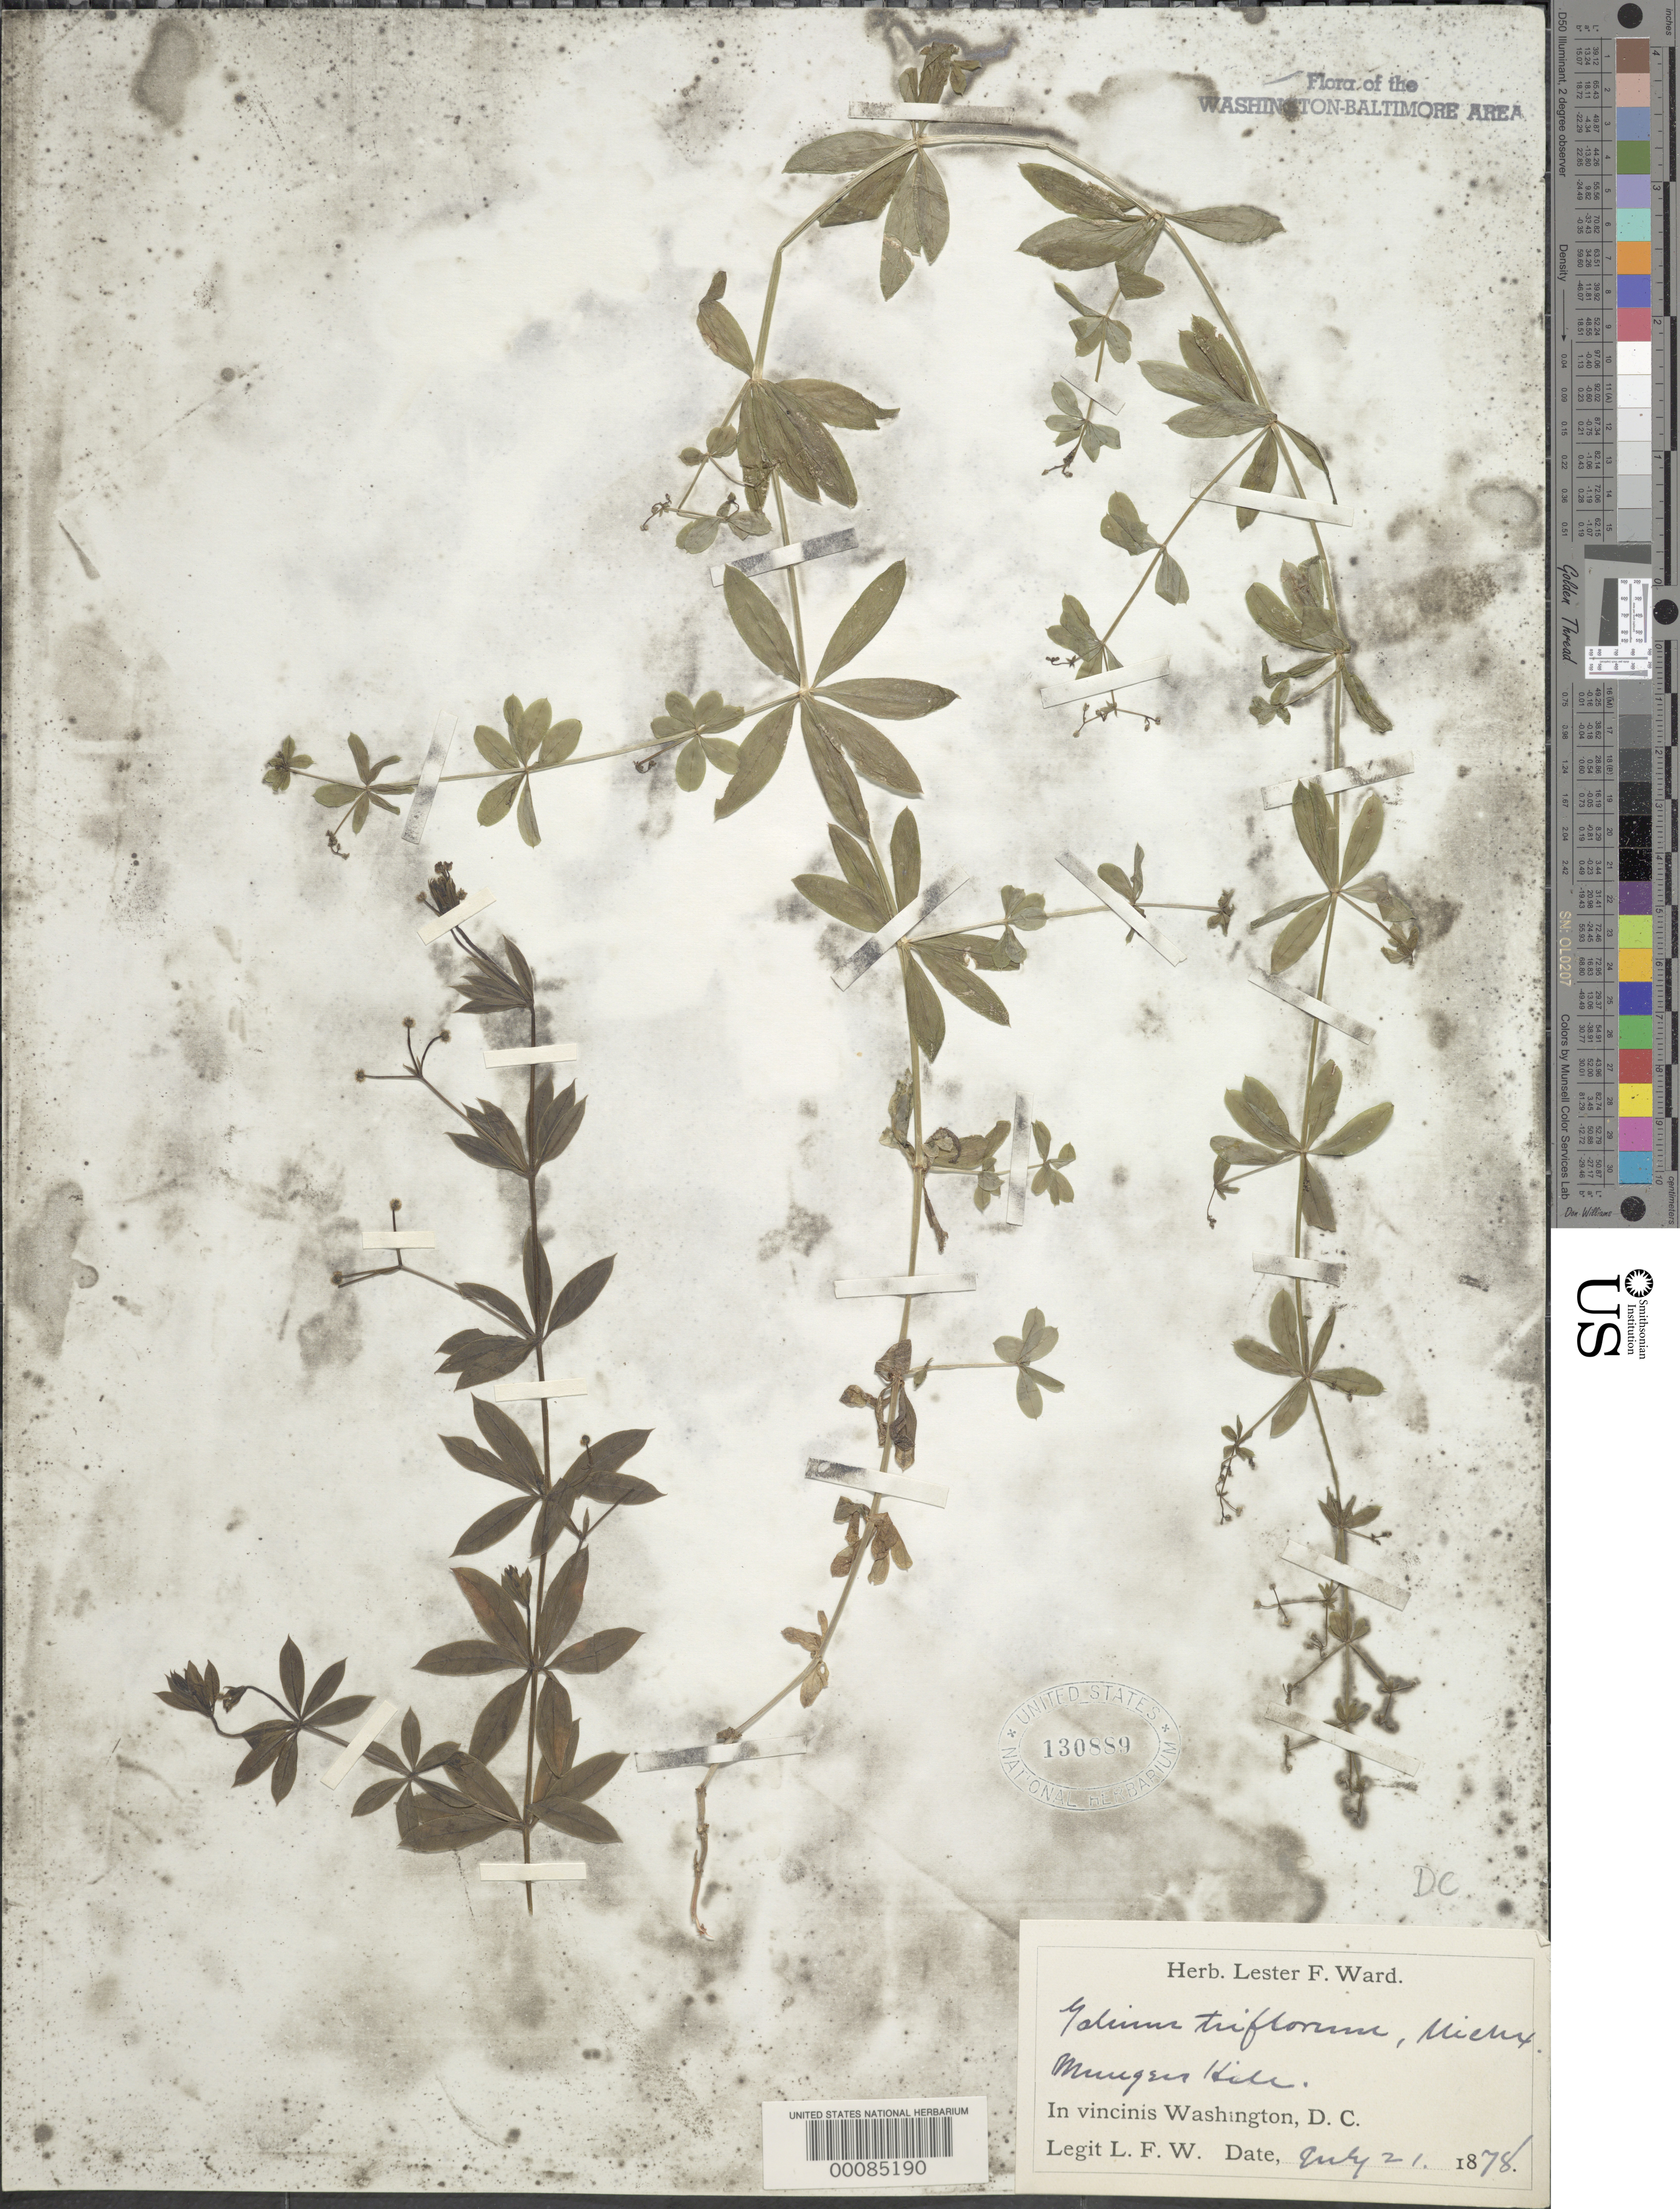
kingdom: Plantae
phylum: Tracheophyta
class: Magnoliopsida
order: Gentianales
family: Rubiaceae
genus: Galium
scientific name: Galium triflorum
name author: Michx.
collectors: L. F. Ward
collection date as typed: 21 Jul 1878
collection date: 1878-07-21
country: United States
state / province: District of Columbia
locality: Mungers Hill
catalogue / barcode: US 130889